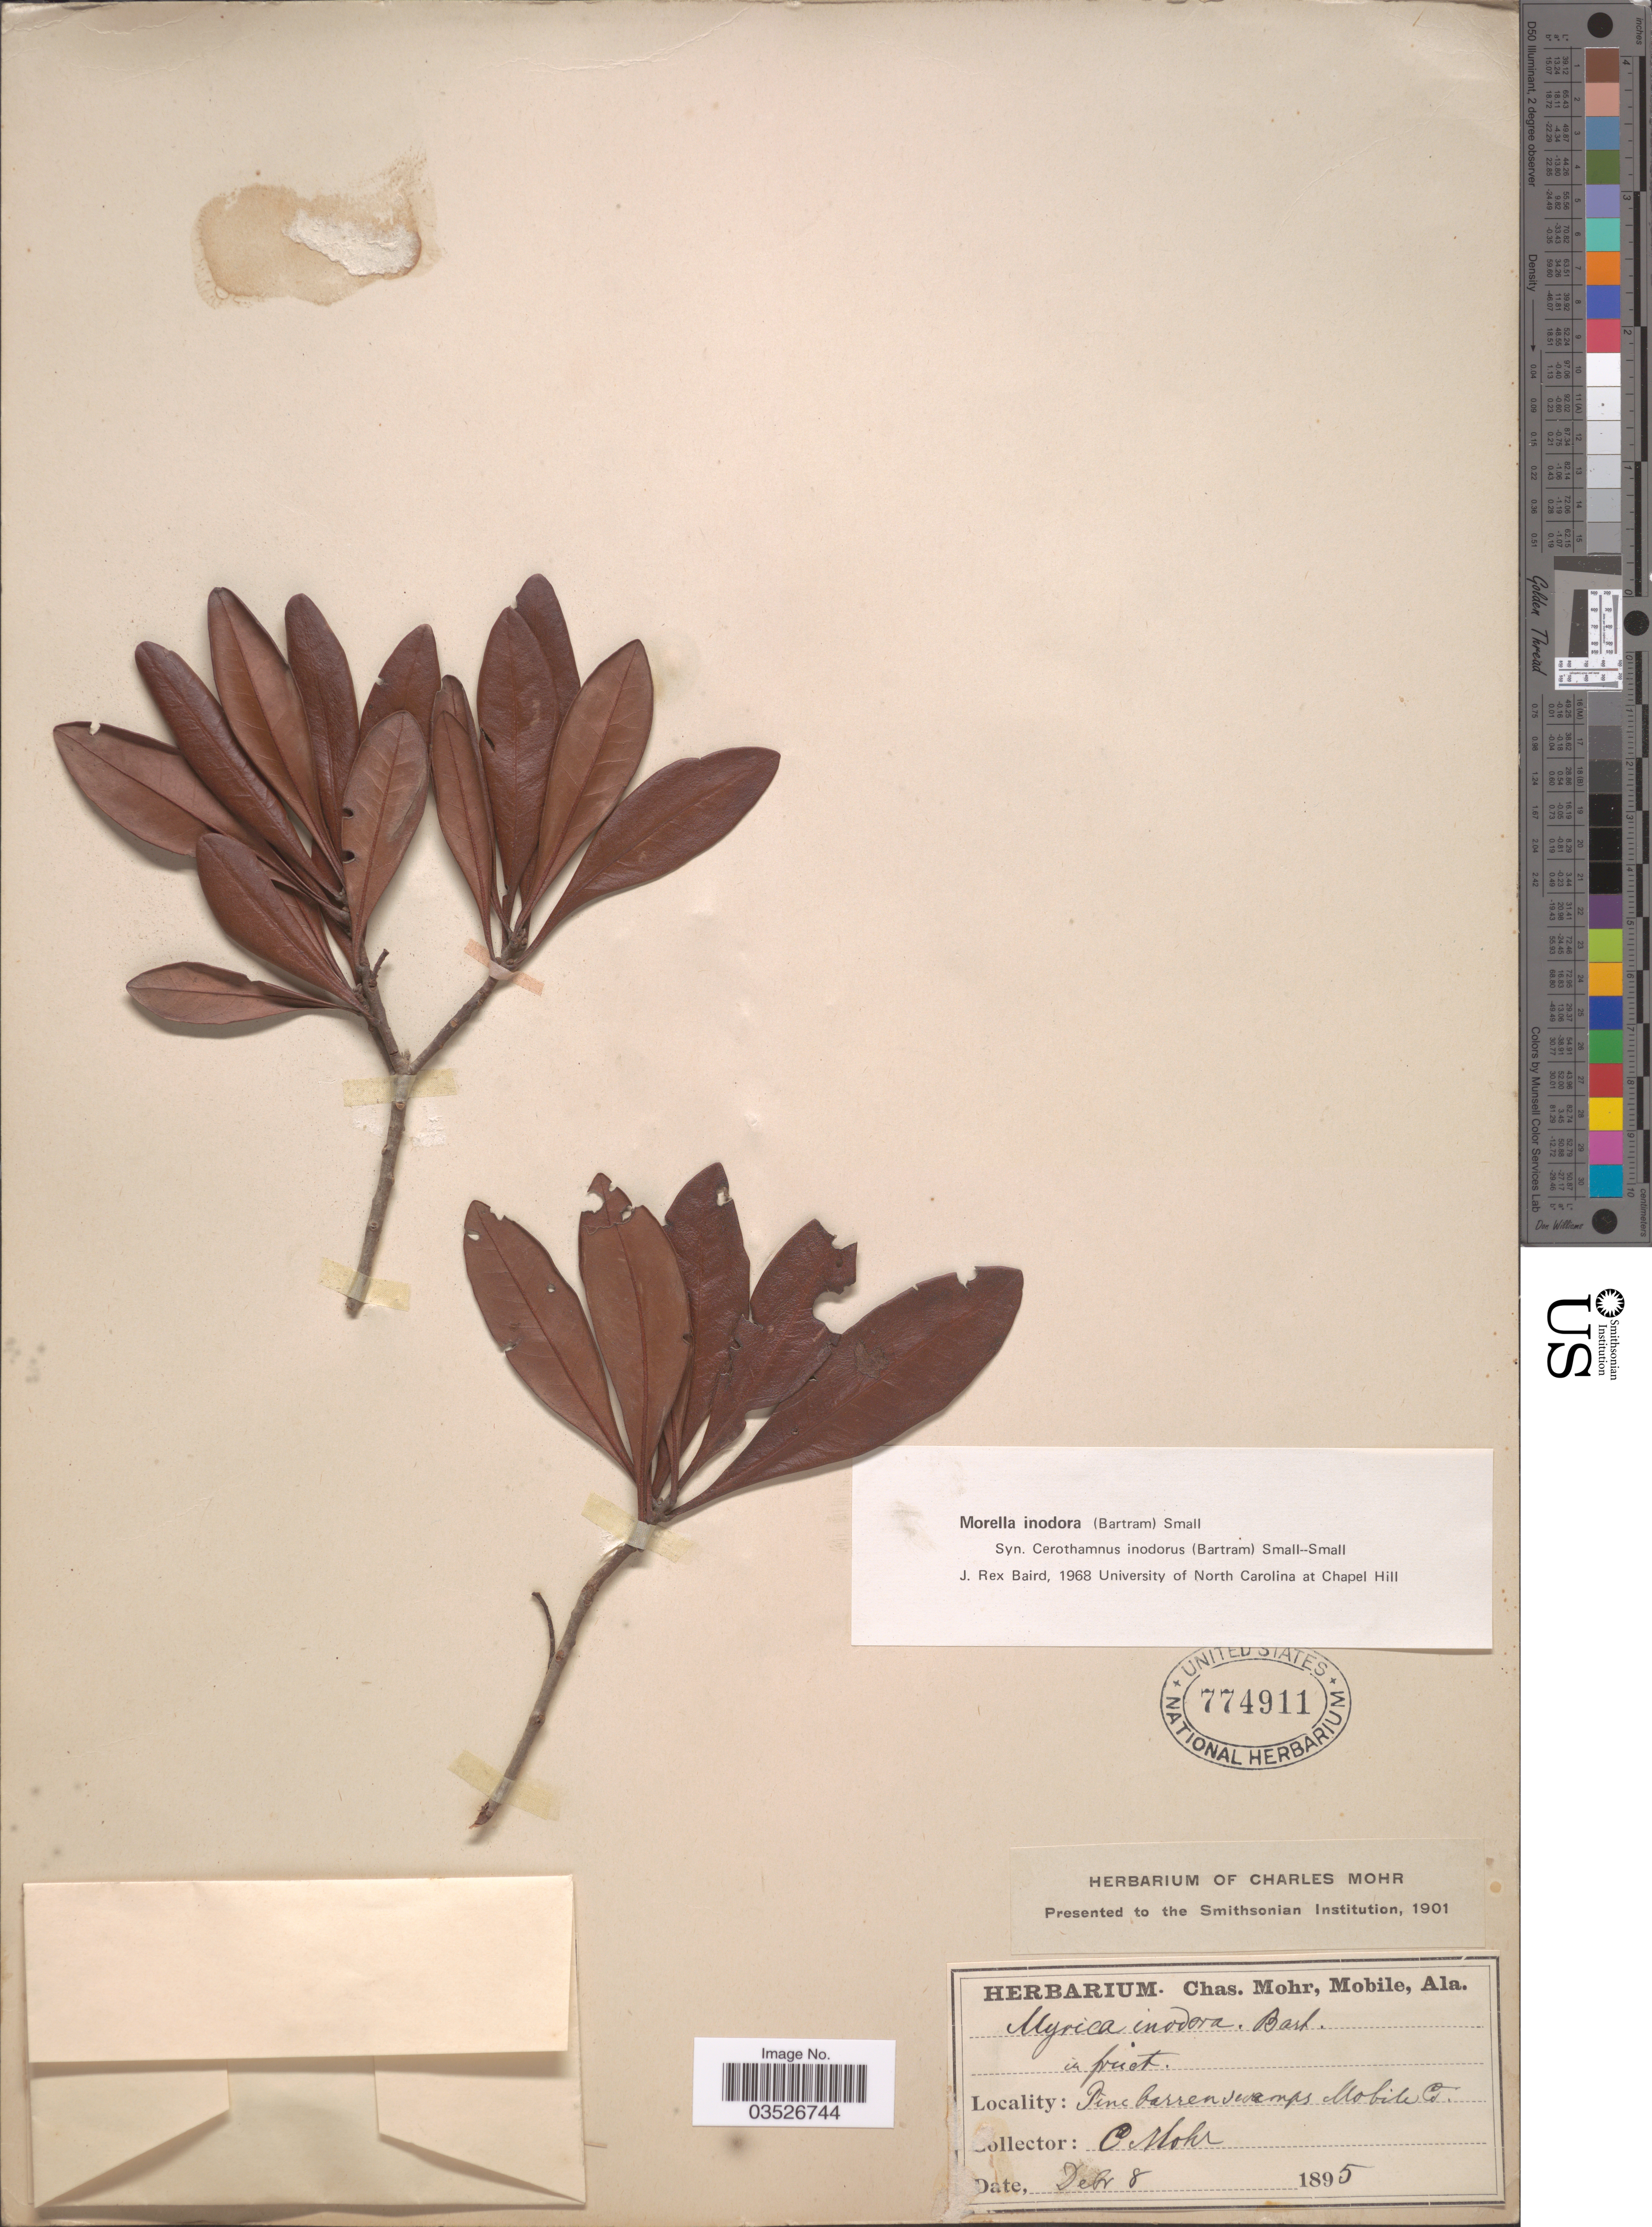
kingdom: Plantae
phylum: Tracheophyta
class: Magnoliopsida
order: Fagales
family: Myricaceae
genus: Morella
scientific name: Morella inodora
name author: (W. Bartram) Small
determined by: Baird, James Rex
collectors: Mohr, C. T. (herbarium)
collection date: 1895-12-08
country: United States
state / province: Alabama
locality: Pine barren swamps Mobile Co.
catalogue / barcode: US 774911